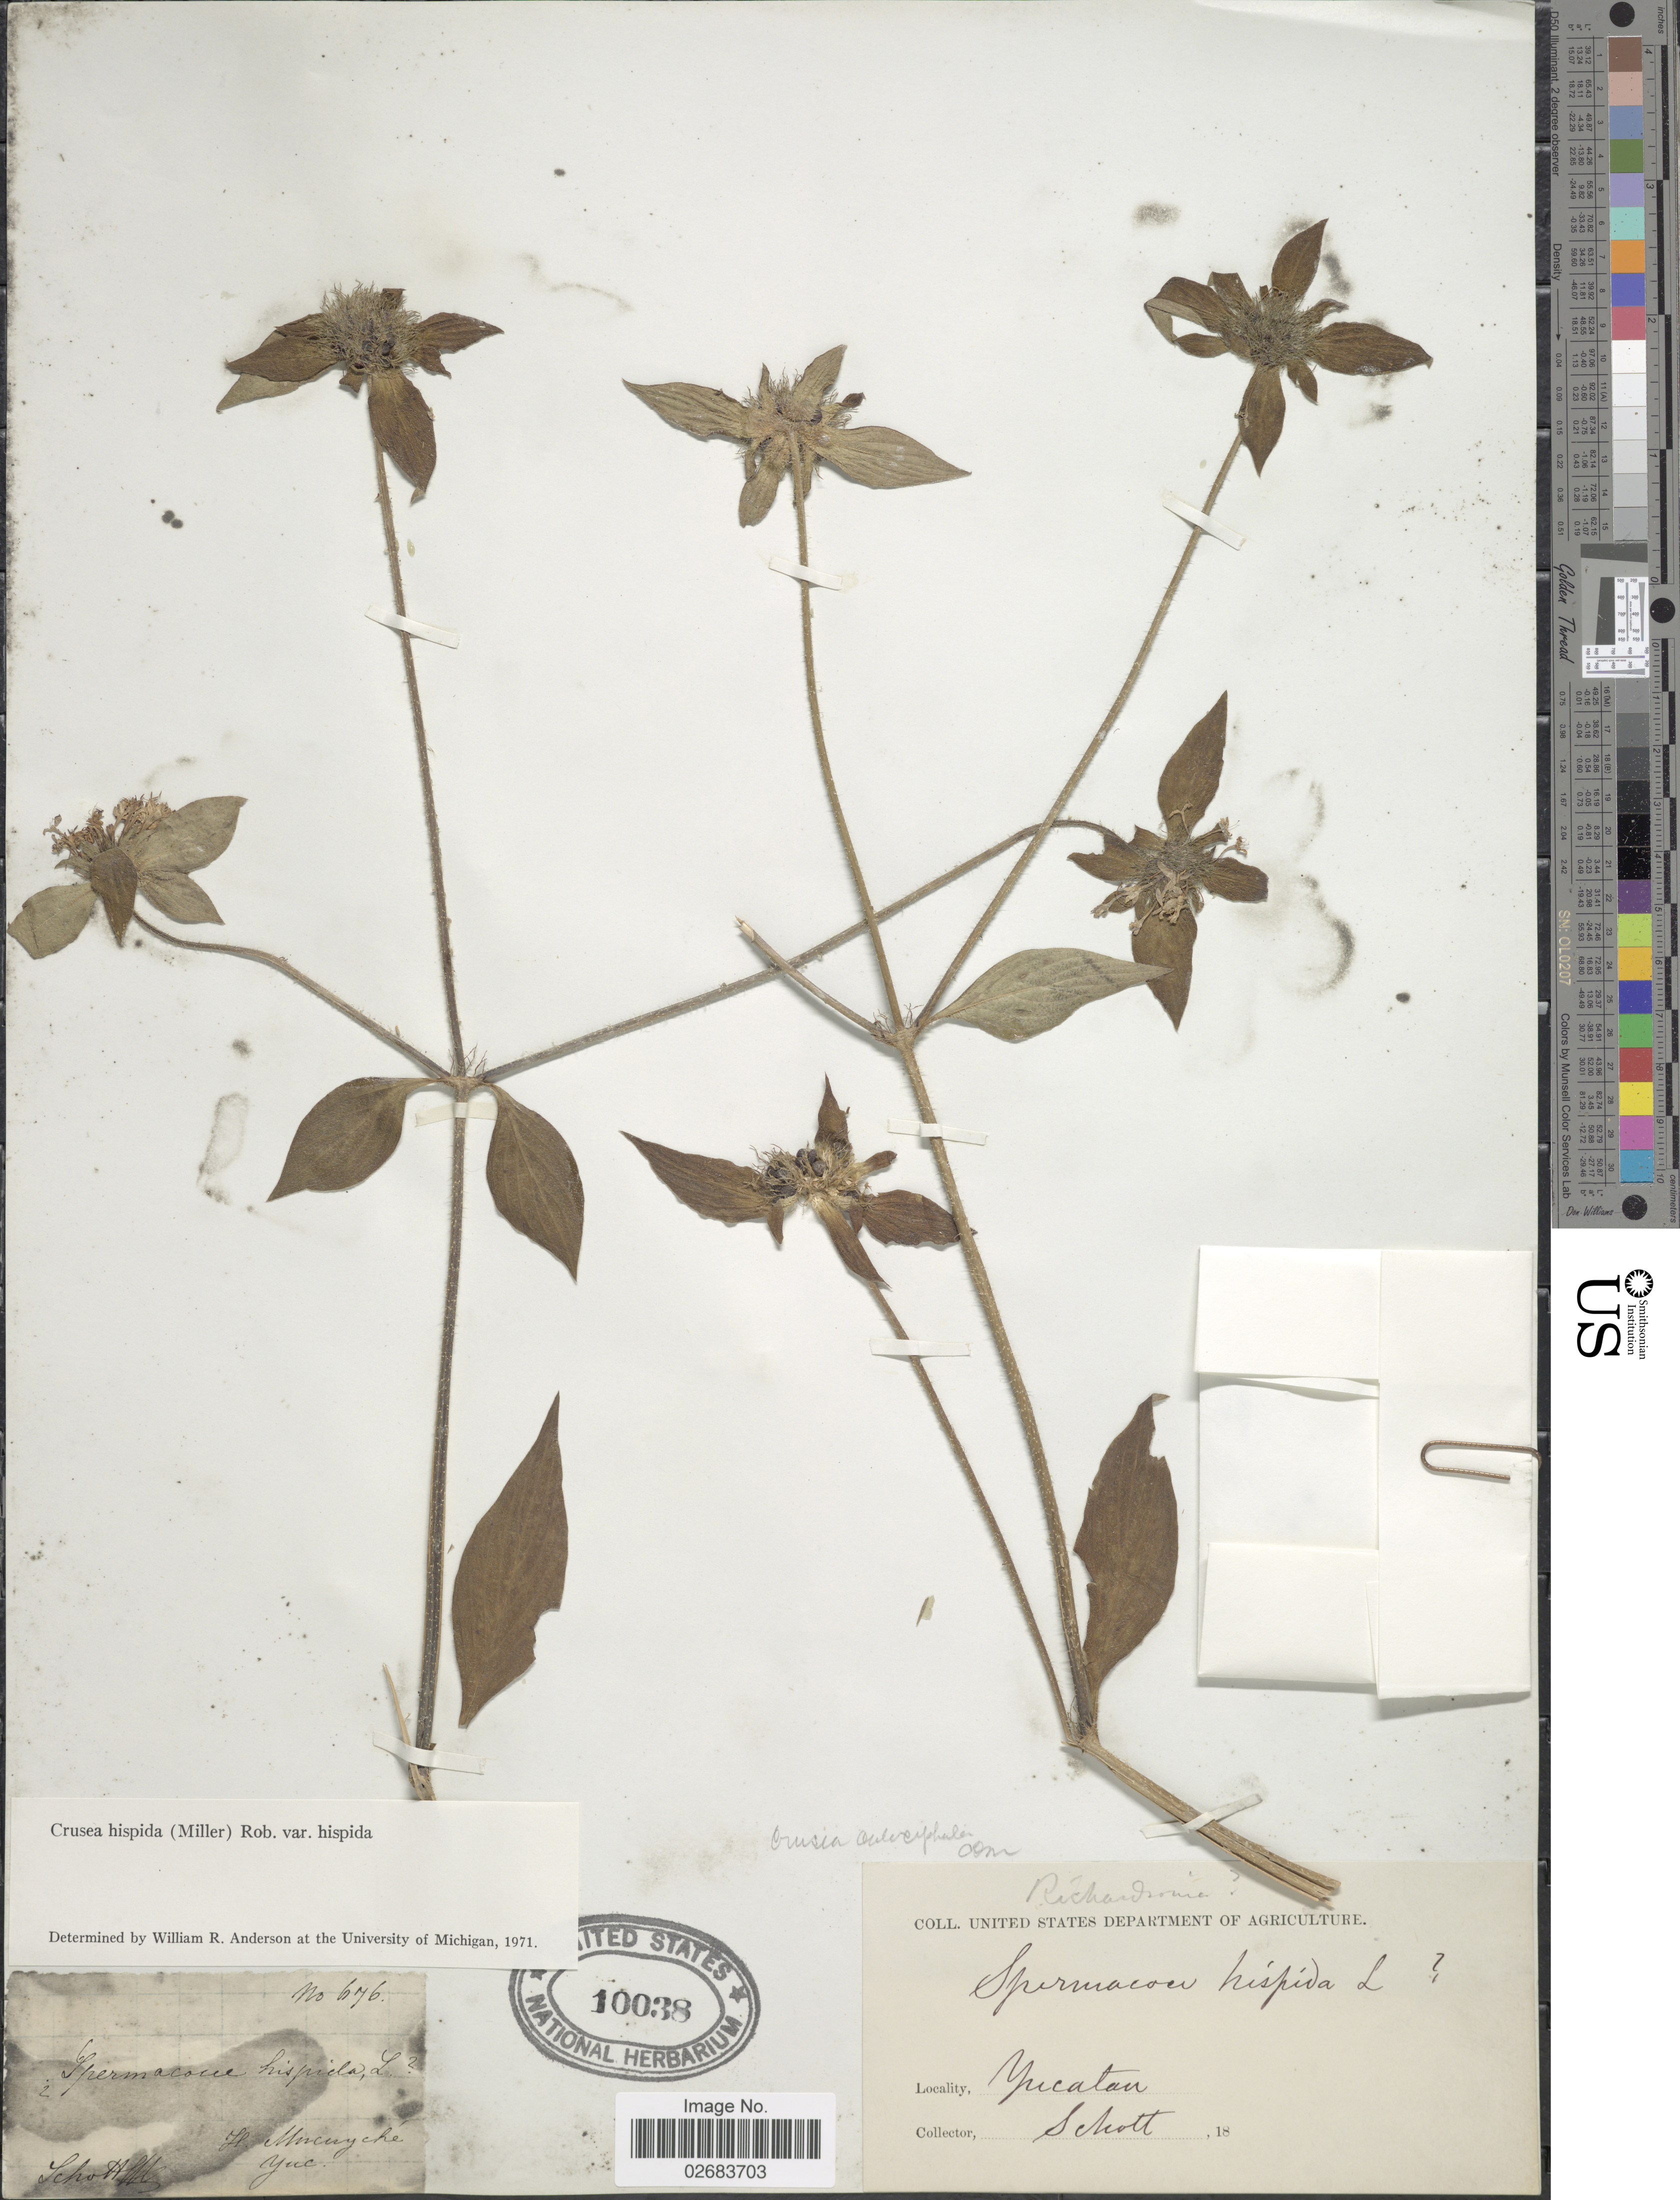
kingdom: Plantae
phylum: Tracheophyta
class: Magnoliopsida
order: Gentianales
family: Rubiaceae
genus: Crusea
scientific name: Crusea hispida var. hispida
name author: (Mill.) B.L. Rob.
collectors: Schott, --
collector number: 676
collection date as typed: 18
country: Mexico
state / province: Yucatán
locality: Mucuyché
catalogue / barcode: US 10038